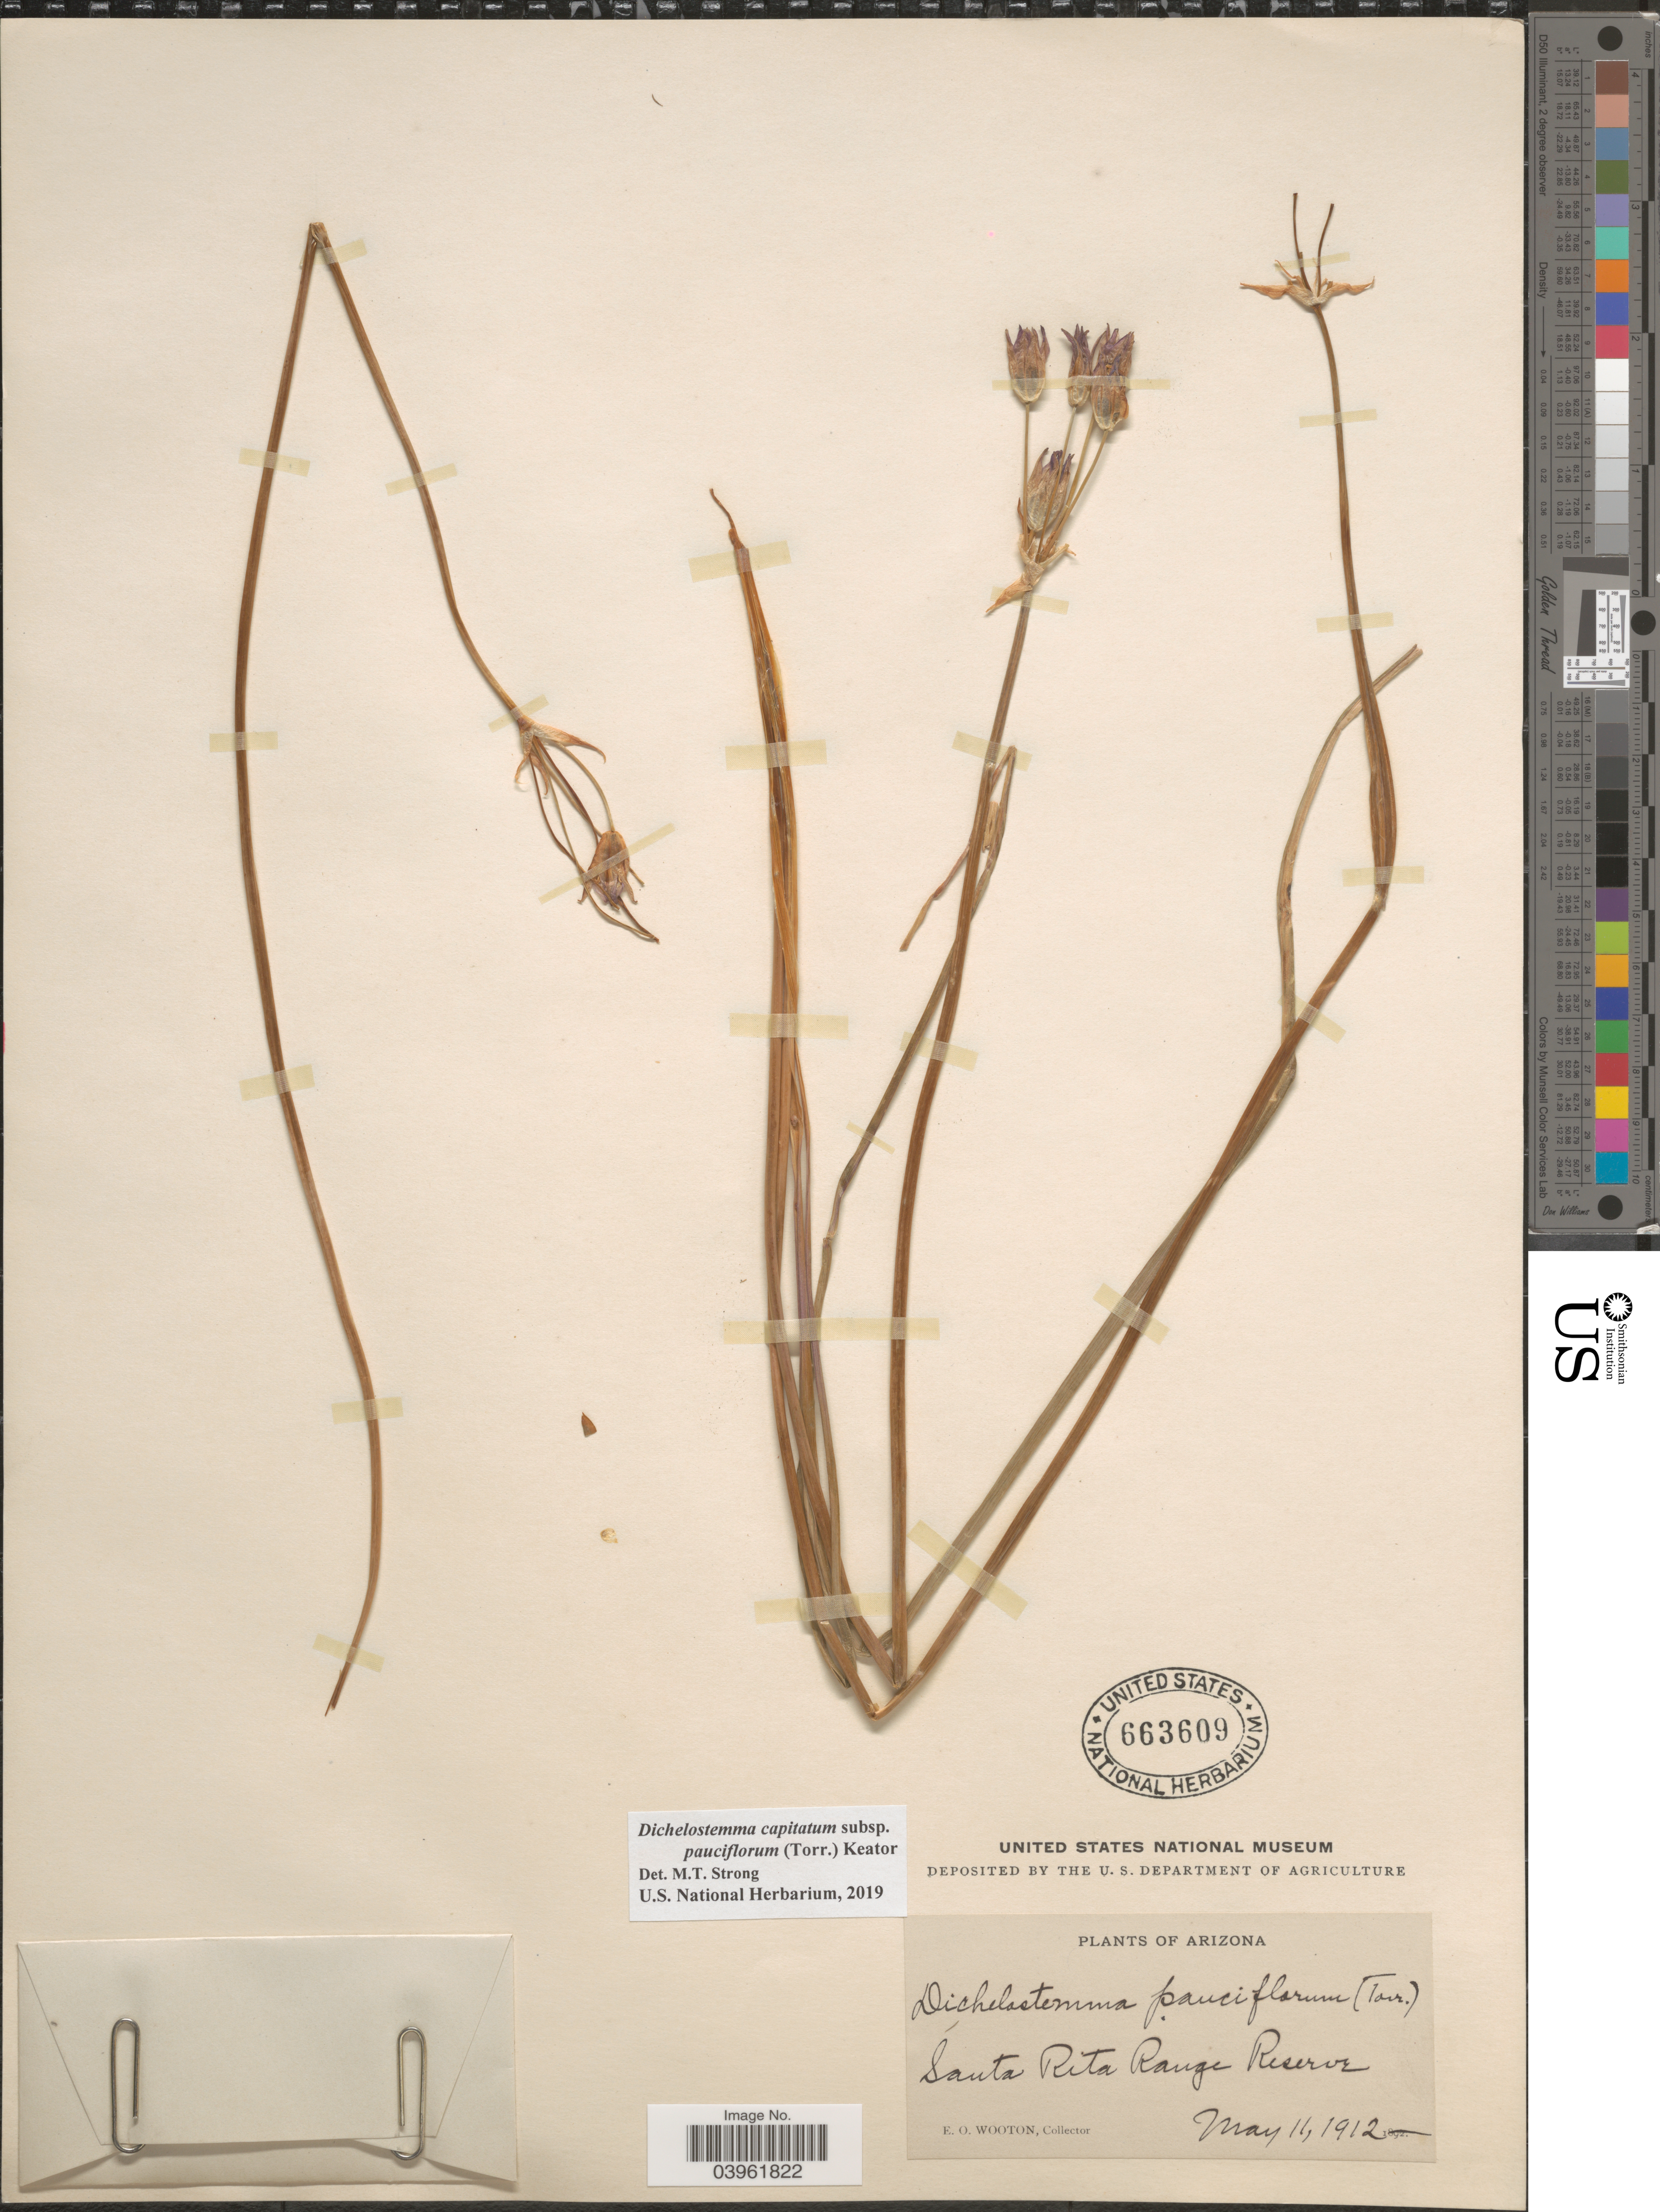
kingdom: Plantae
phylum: Tracheophyta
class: Liliopsida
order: Asparagales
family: Asparagaceae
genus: Dichelostemma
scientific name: Dichelostemma capitatum subsp. pauciflorum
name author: (Torr.) Keator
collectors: E. O. Wooton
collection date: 1912-05-11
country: United States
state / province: Arizona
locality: Santa Rita Range Reserve.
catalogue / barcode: US 663609